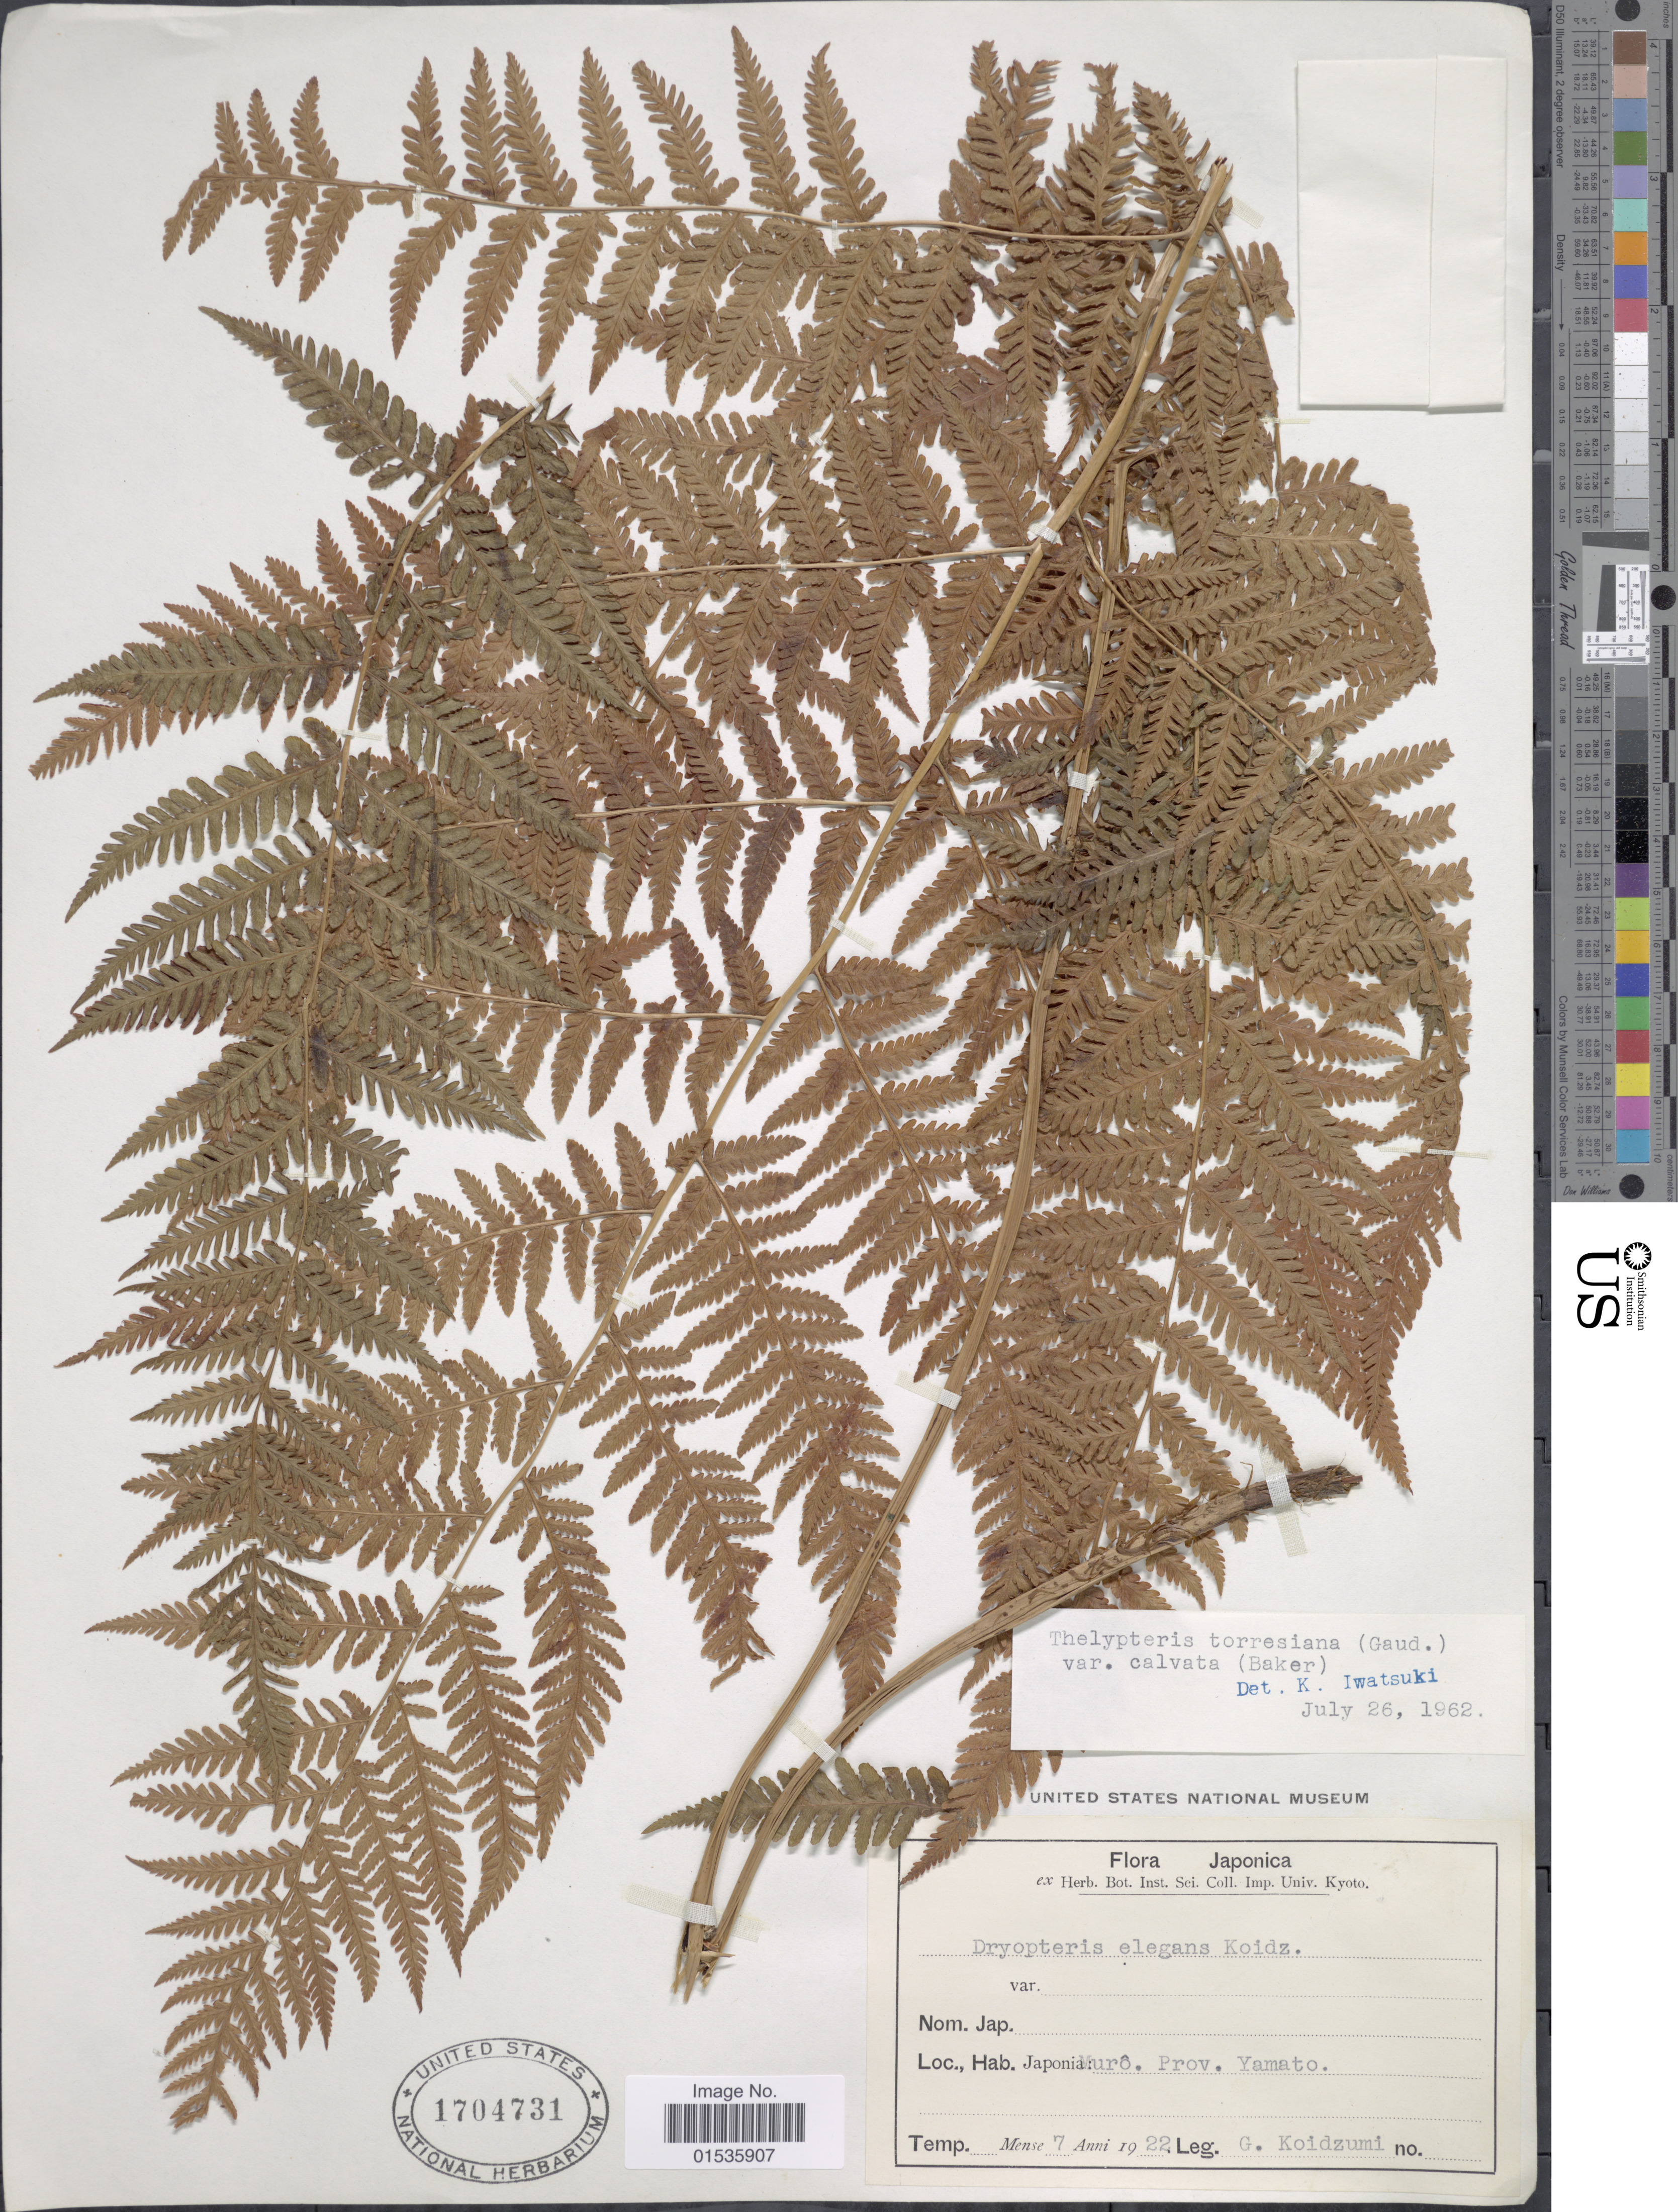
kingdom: Plantae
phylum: Tracheophyta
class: Polypodiopsida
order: Polypodiales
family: Thelypteridaceae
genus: Macrothelypteris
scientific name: Macrothelypteris torresiana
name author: (Gaudich.) Ching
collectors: G. Koidzumi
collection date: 1922-07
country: Japan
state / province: Nara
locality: Japonia, Muro. Prov. Yamato.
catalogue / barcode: US 1704731